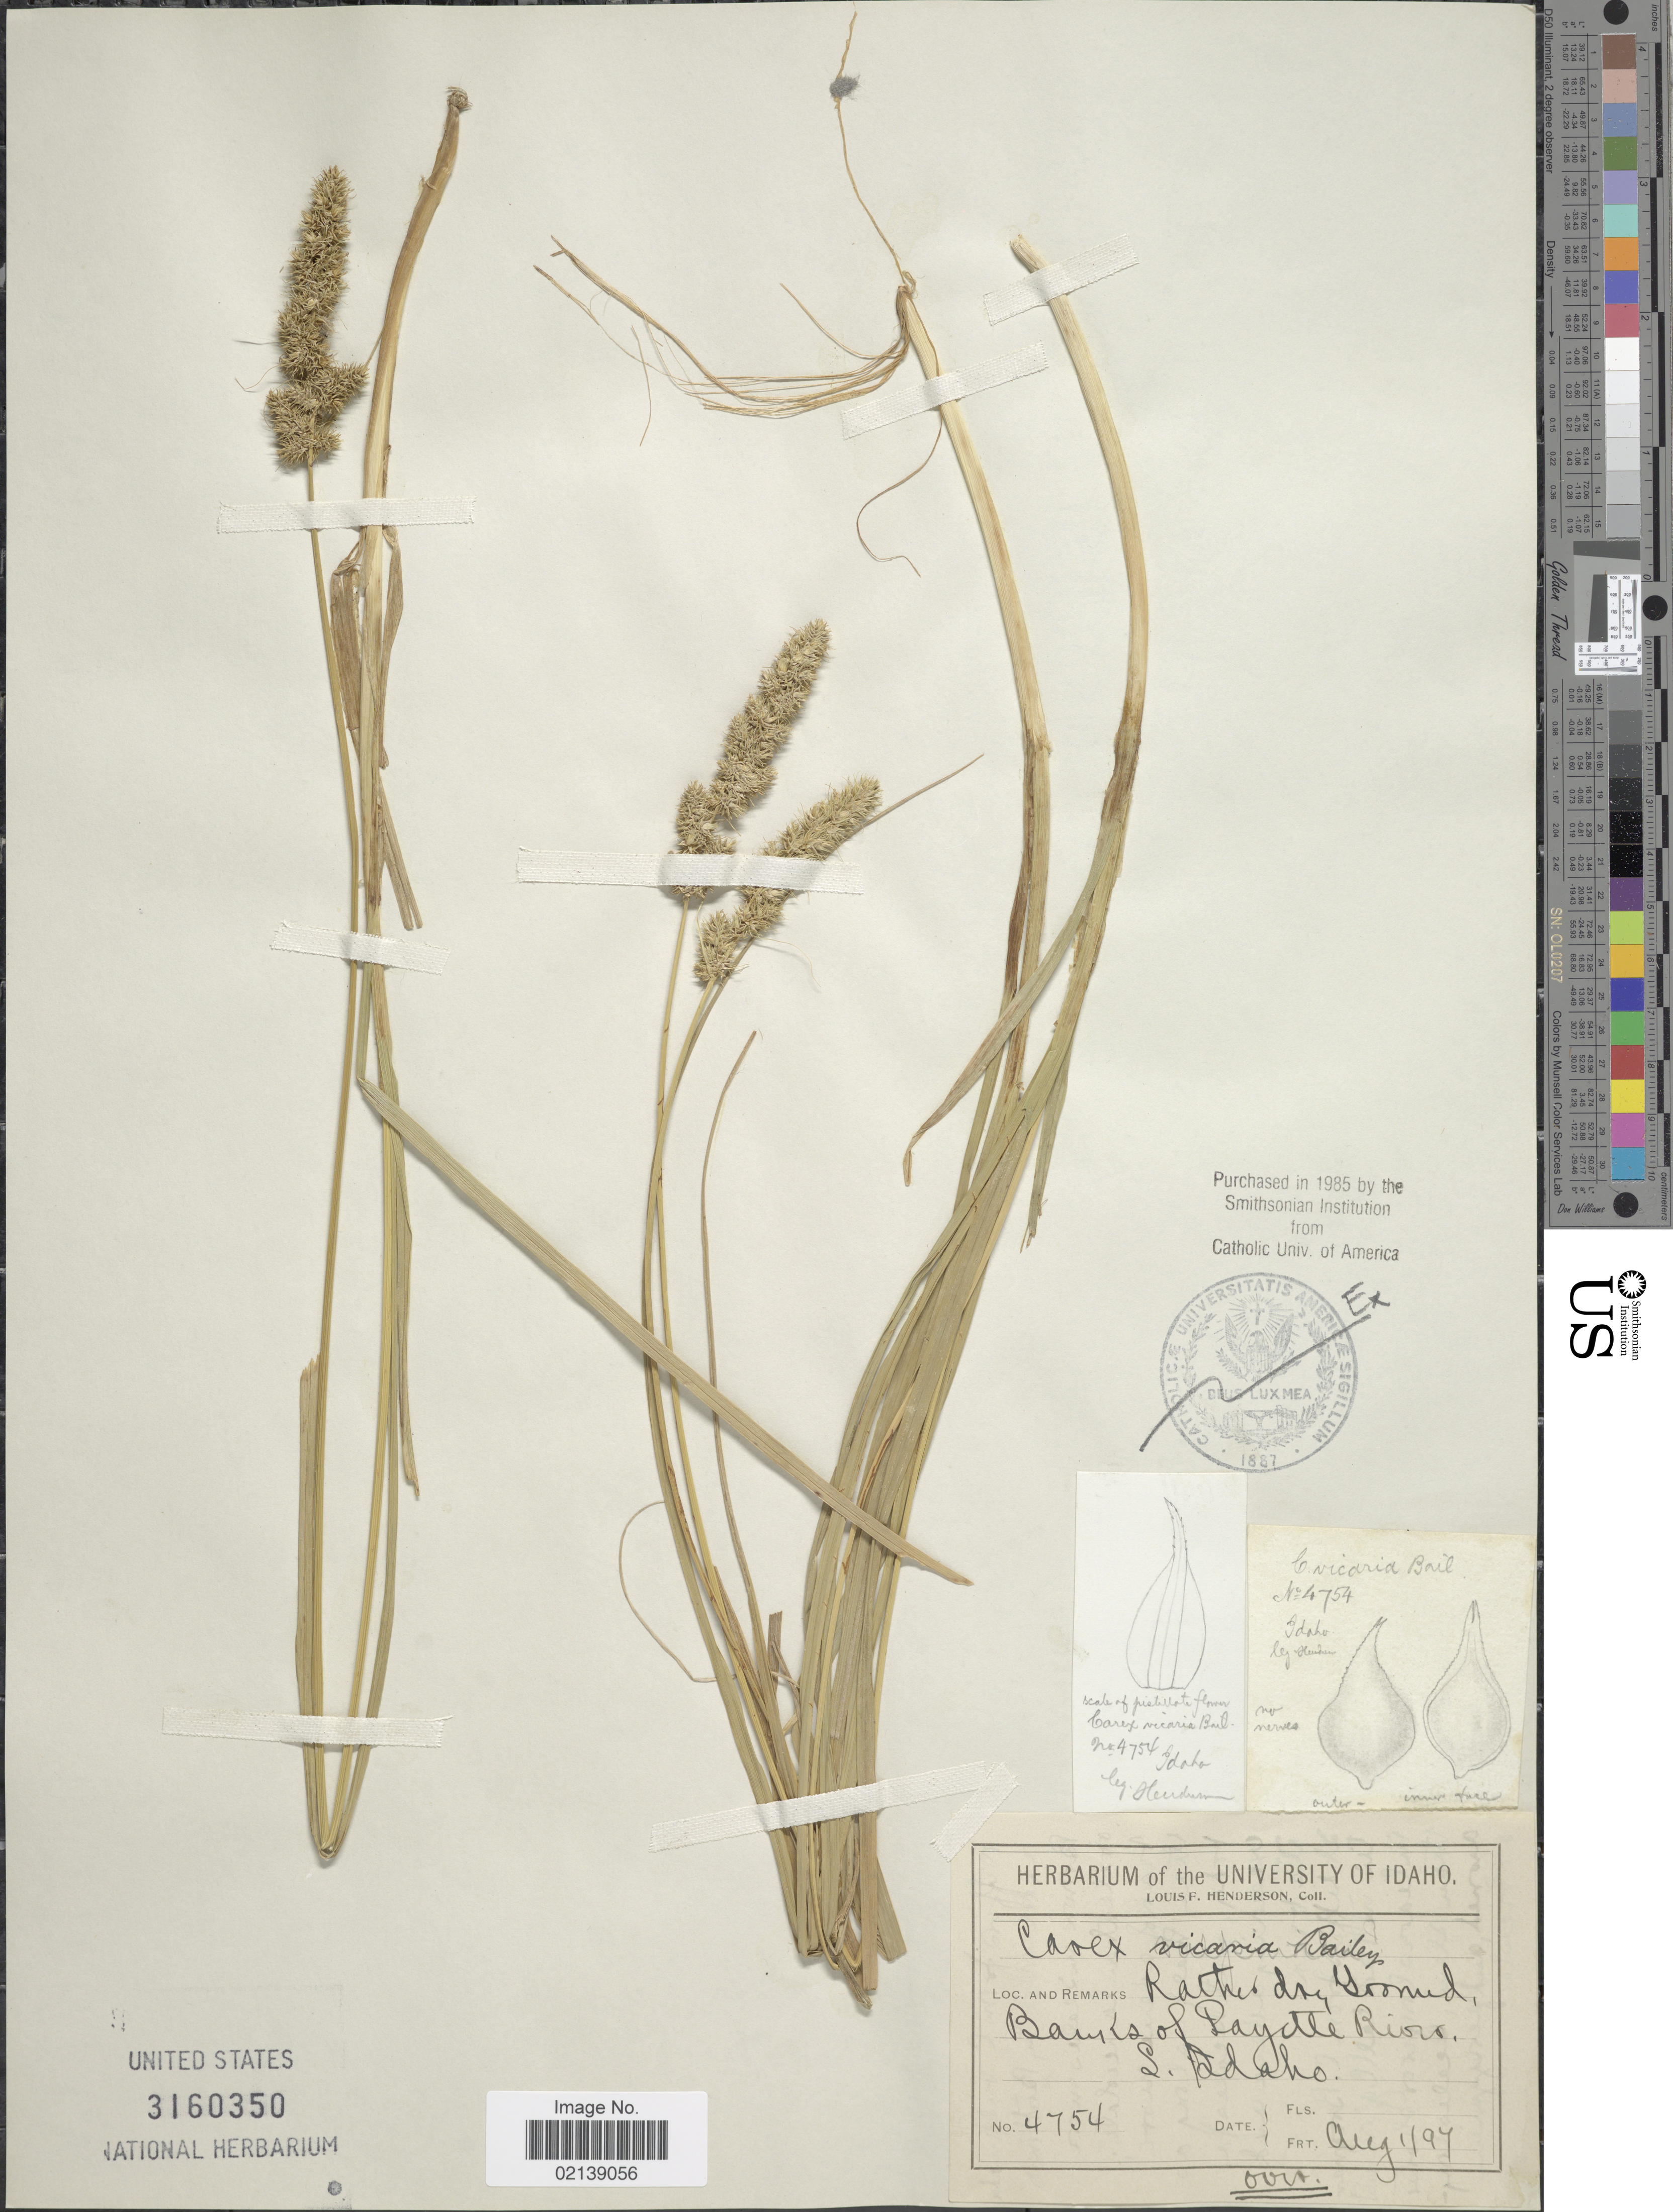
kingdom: Plantae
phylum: Tracheophyta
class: Liliopsida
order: Poales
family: Cyperaceae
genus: Carex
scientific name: Carex densa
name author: (L.H. Bailey) L.H. Bailey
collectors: L. Henderson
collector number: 4754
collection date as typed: Transcribed d/m/y: 1/8/97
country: United States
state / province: Idaho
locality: Rather dry ground, Banks of Payette River, S. Idaho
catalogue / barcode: US 3160350